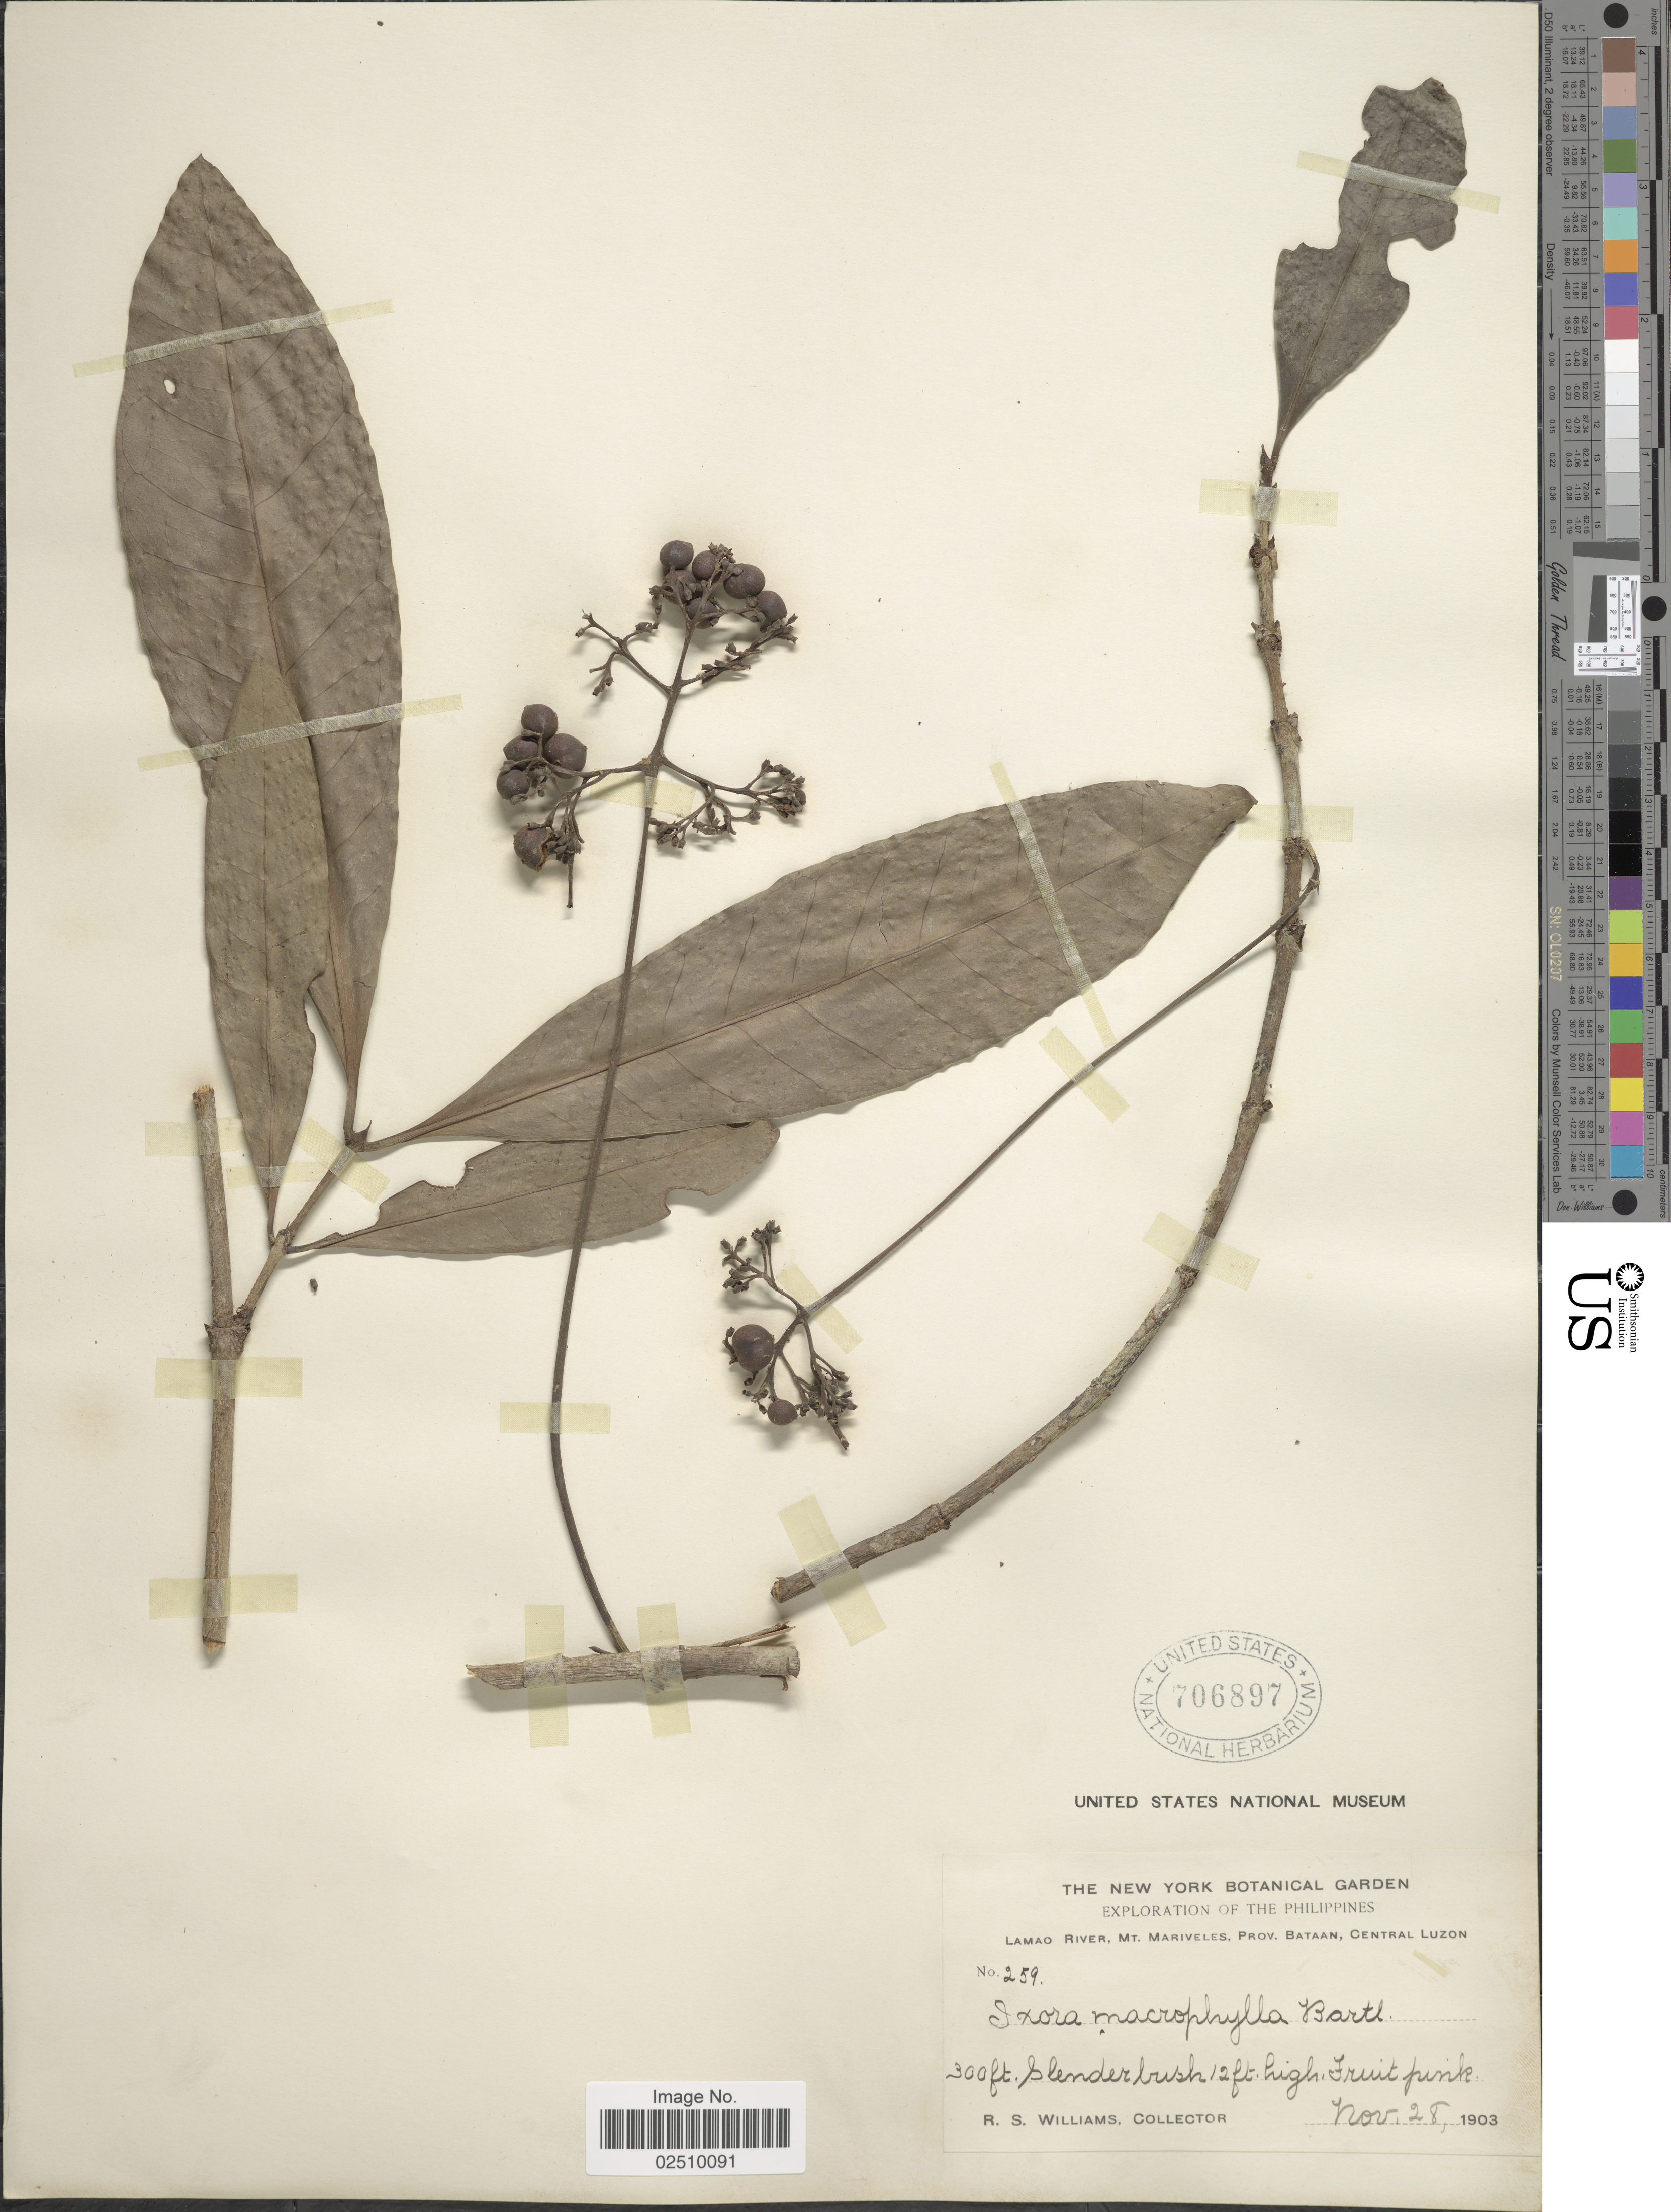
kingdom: Plantae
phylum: Tracheophyta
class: Magnoliopsida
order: Gentianales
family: Rubiaceae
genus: Ixora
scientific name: Ixora macrophylla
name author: Bartl. ex DC.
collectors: R. S. Williams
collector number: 259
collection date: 1903-11-28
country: Philippines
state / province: Central Luzon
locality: Lamao River, Mt. Mariveles, Prov. Bataan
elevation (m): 91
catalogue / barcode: US 706897